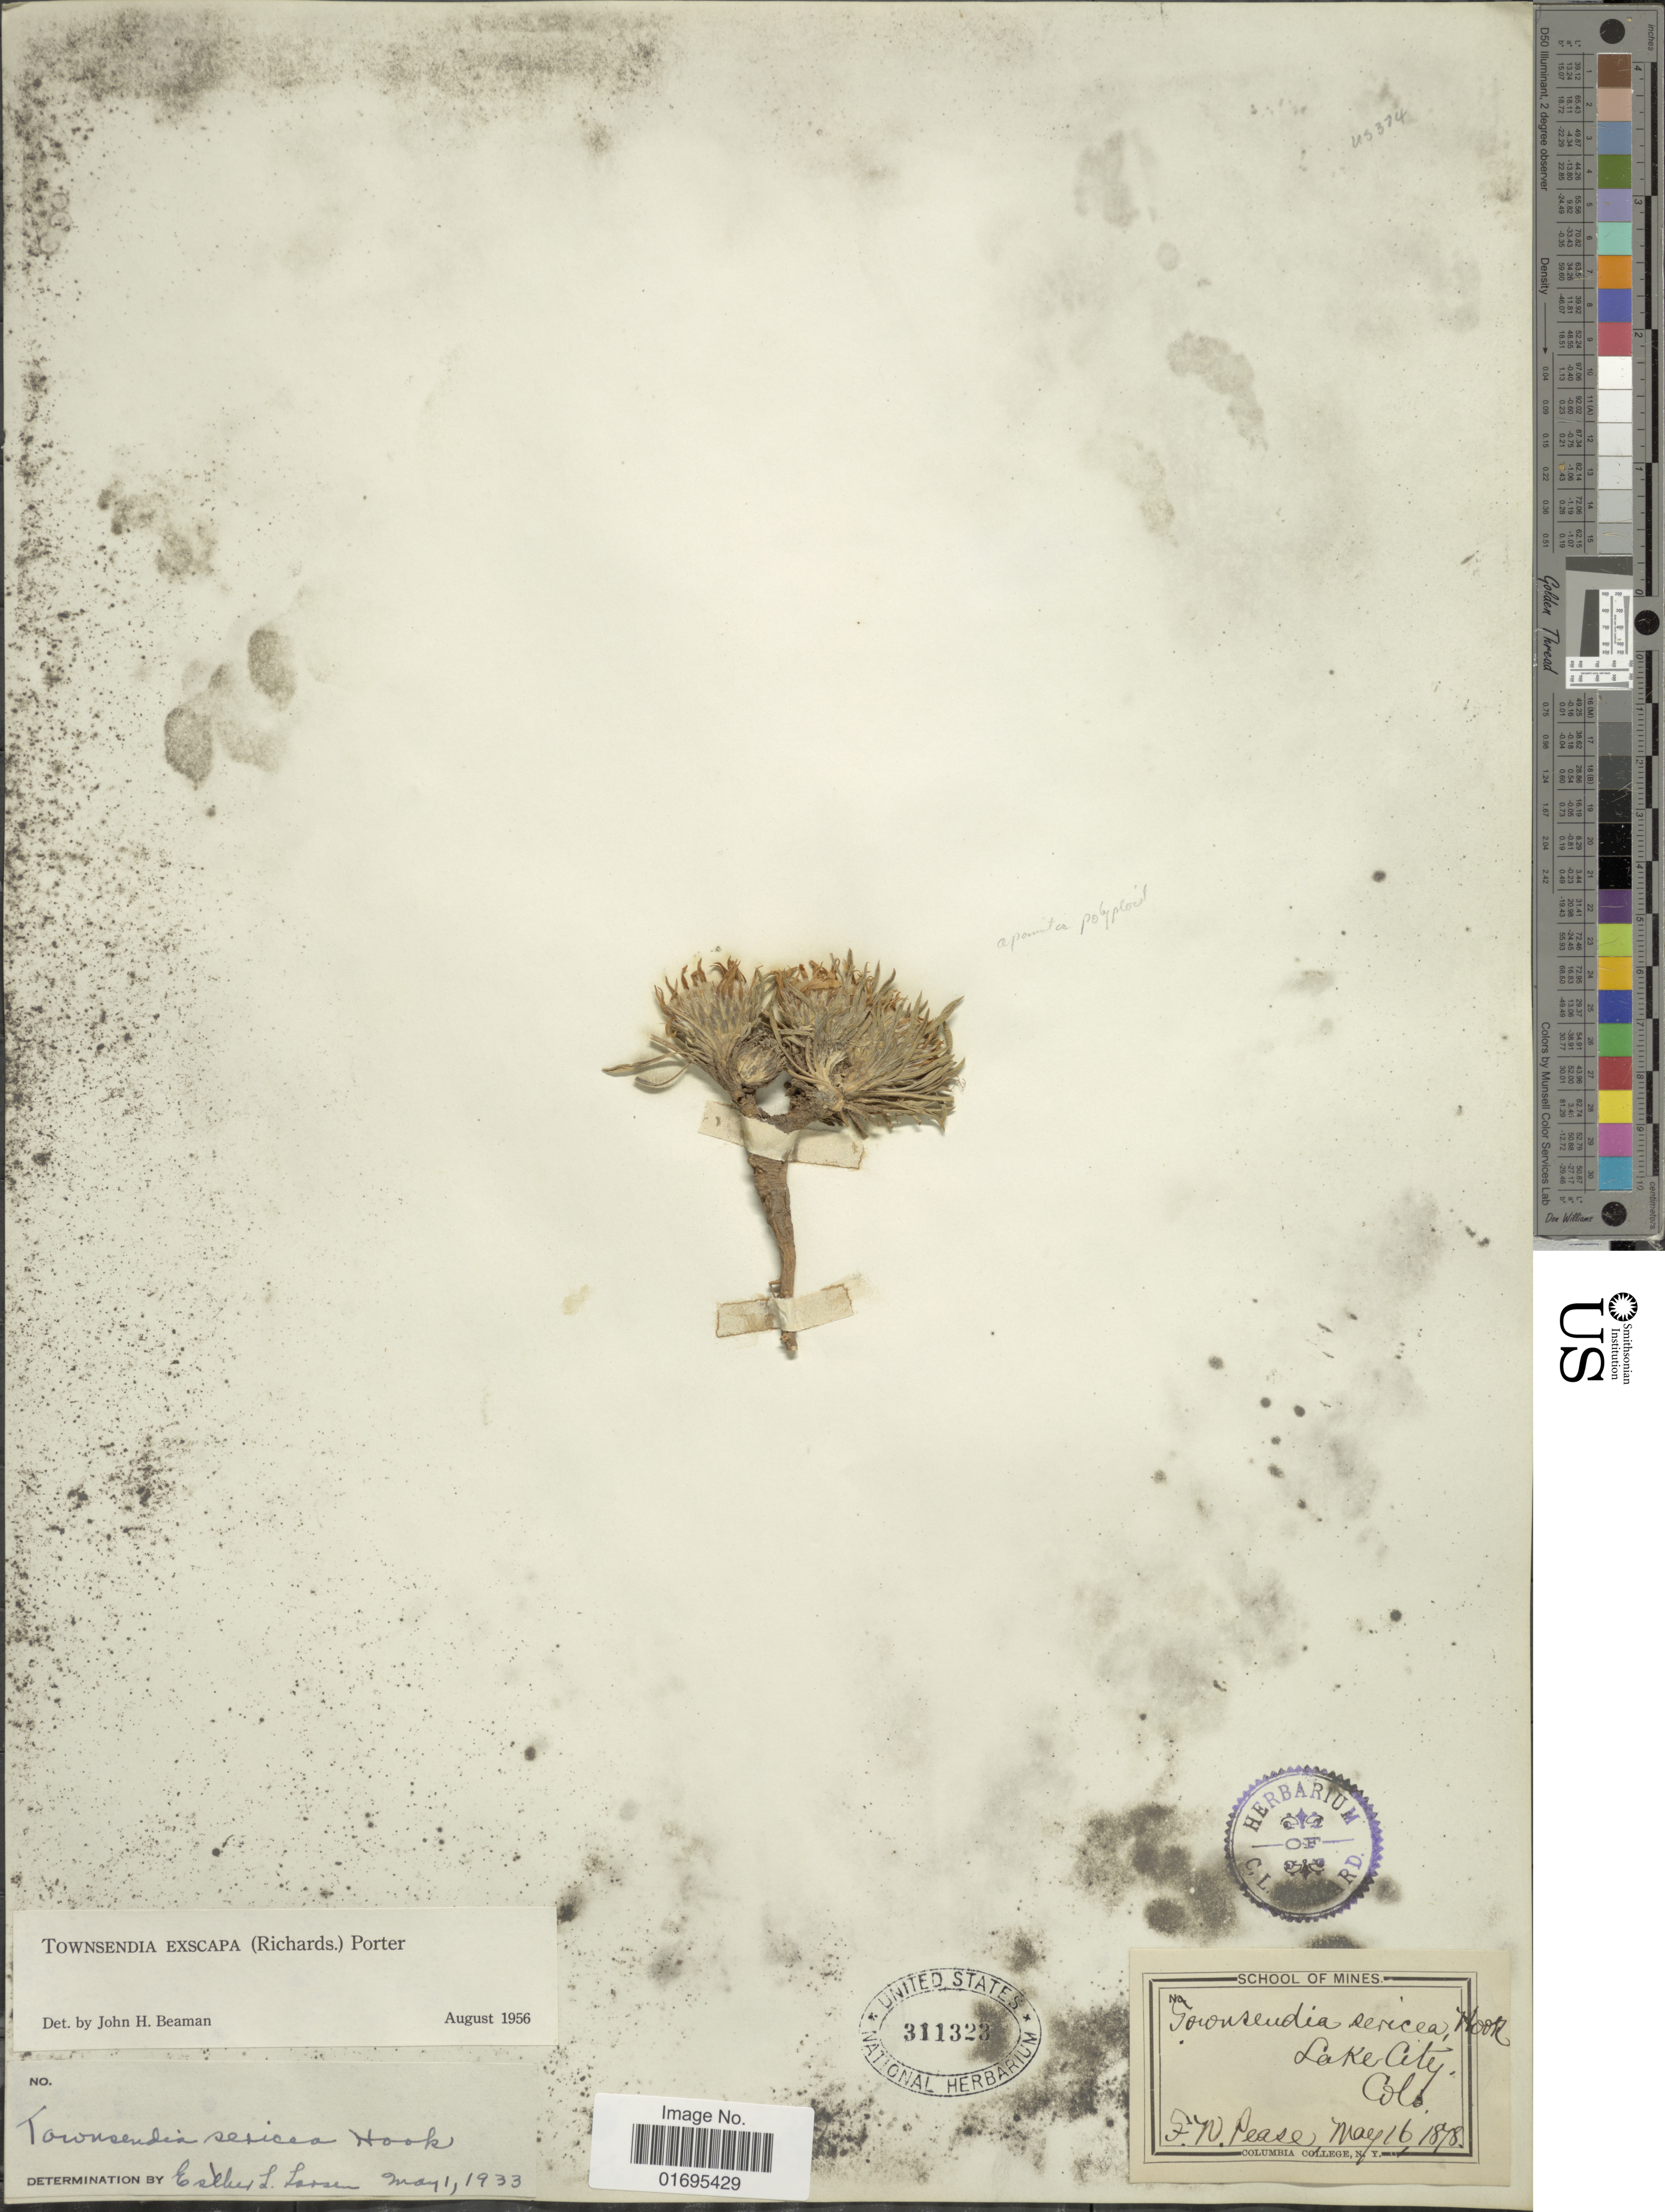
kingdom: Plantae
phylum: Tracheophyta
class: Magnoliopsida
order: Asterales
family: Asteraceae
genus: Townsendia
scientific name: Townsendia exscapa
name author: (Richardson) Porter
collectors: F. Pease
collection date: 1878-05-16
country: United States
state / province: Colorado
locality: School of Mines, Lake City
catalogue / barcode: US 311323